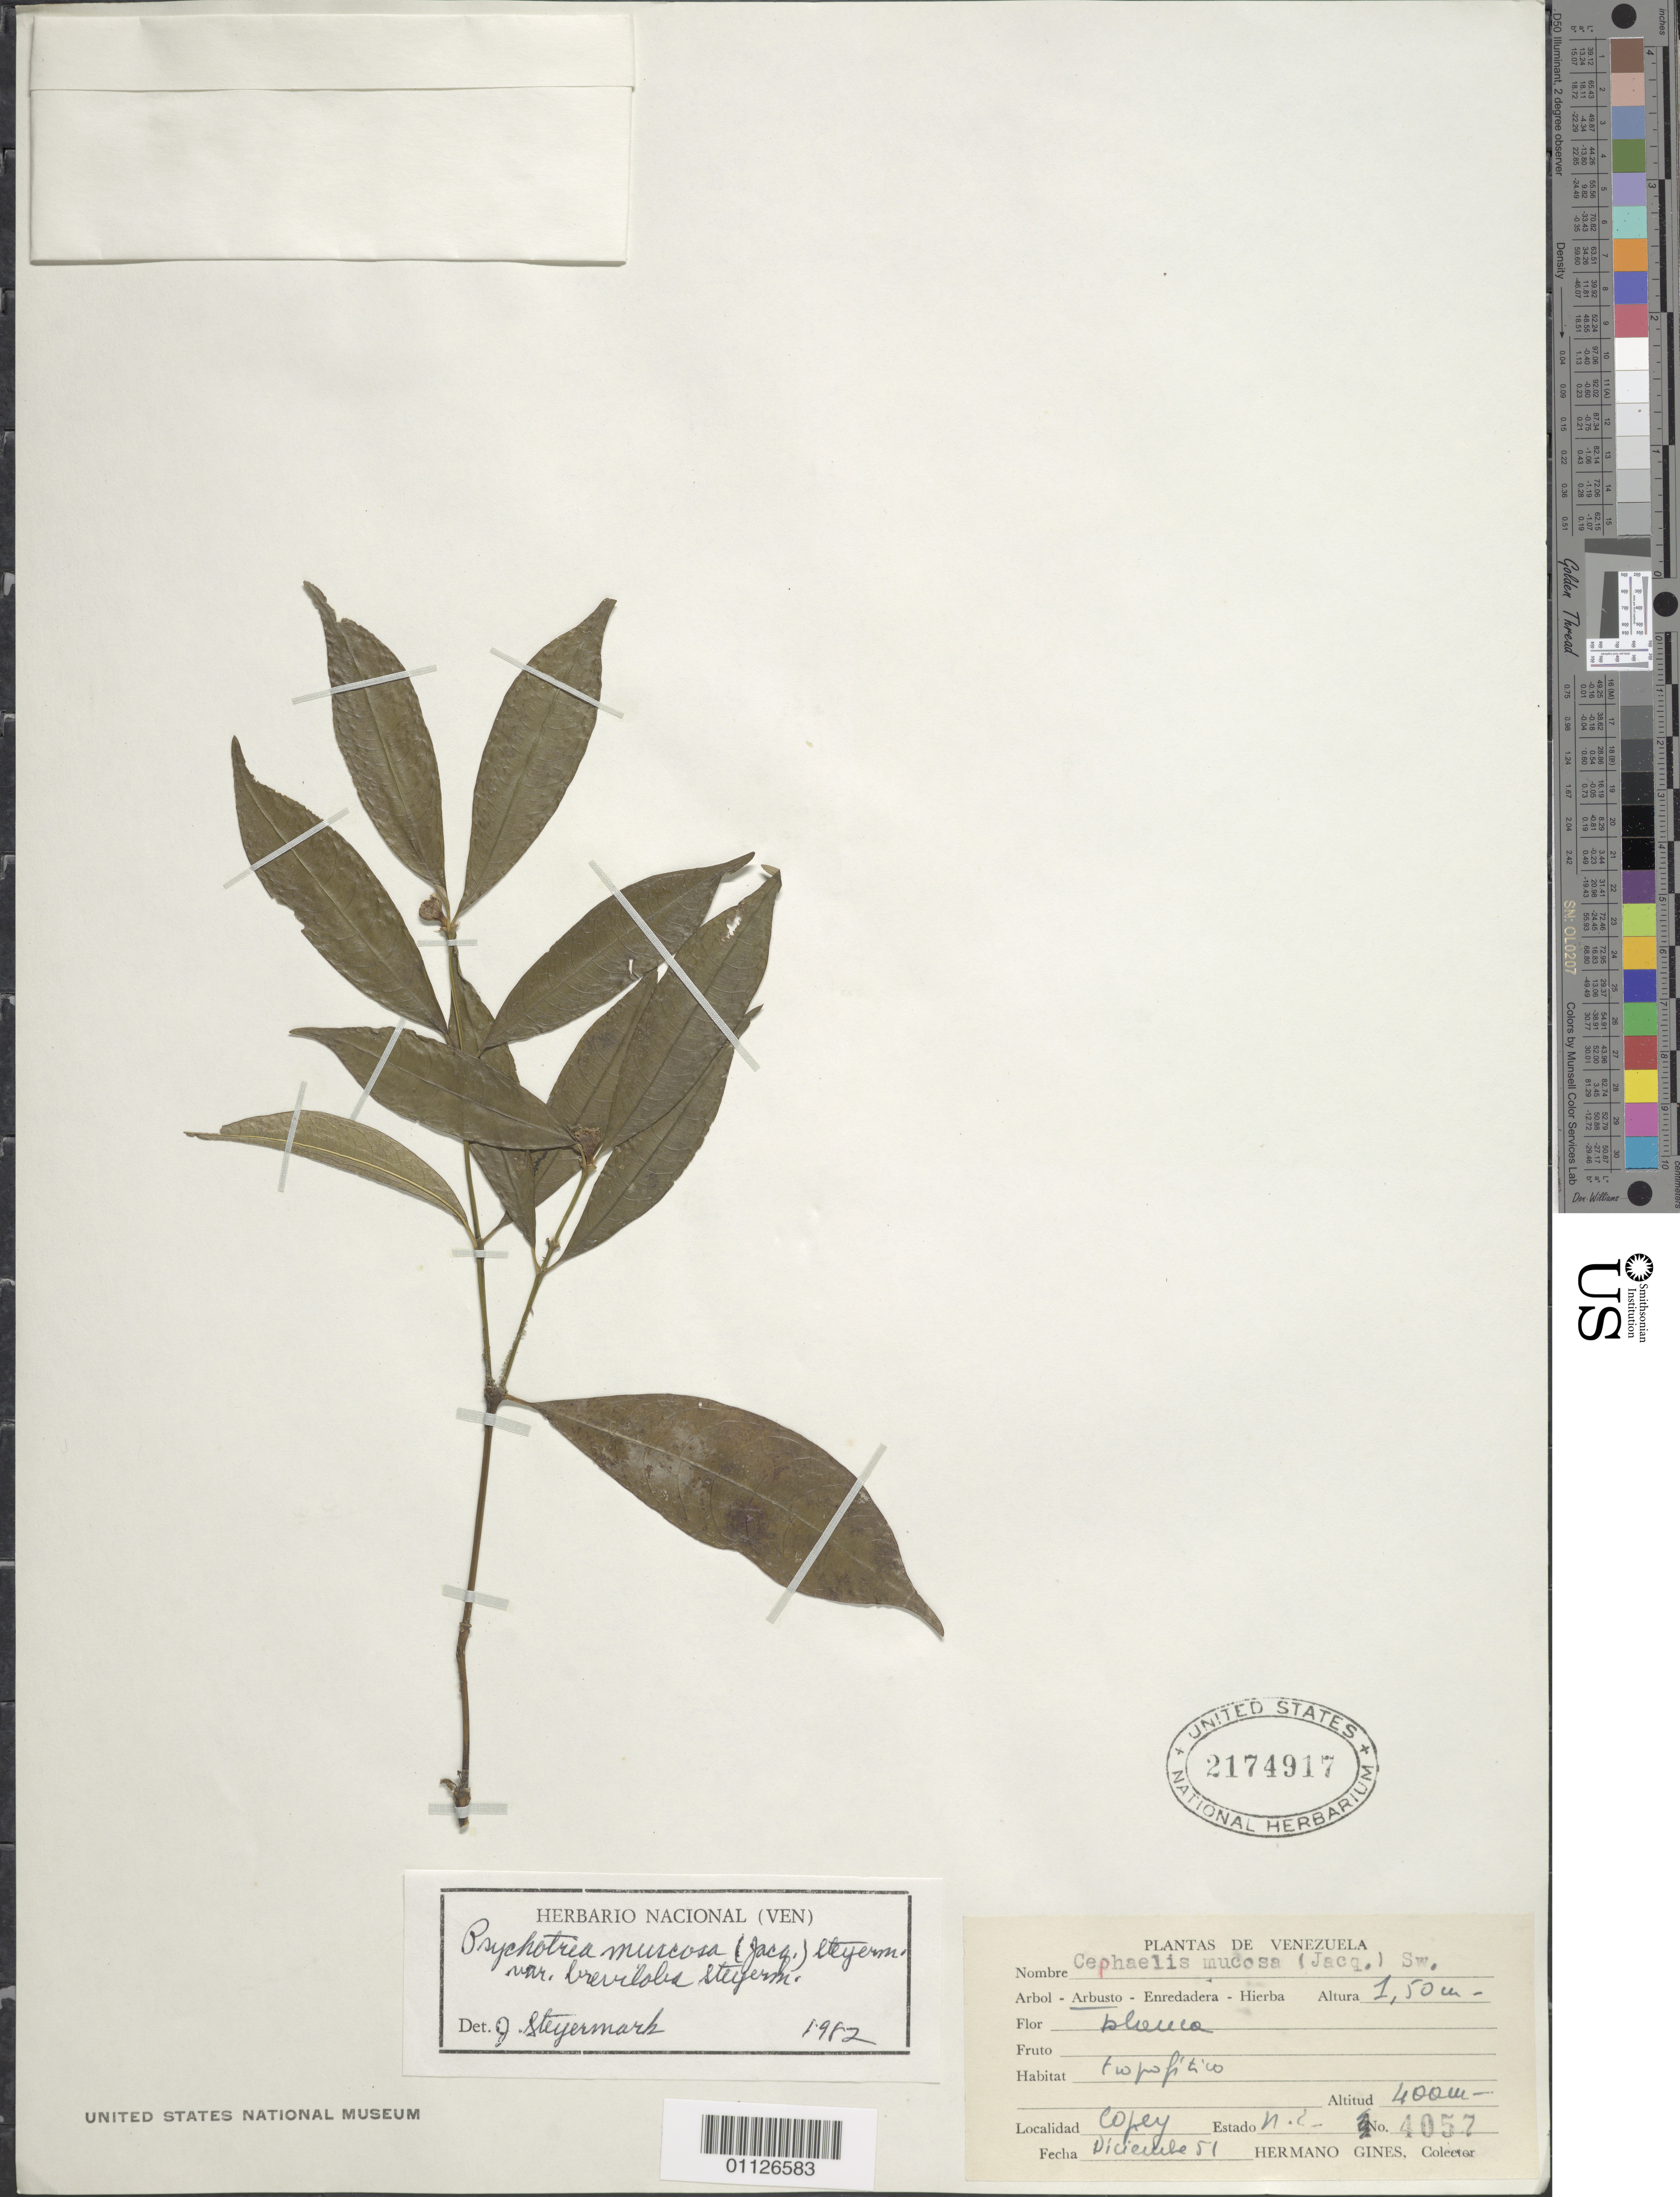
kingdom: Plantae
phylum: Tracheophyta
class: Magnoliopsida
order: Gentianales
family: Rubiaceae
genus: Psychotria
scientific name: Psychotria muscosa subsp. breviloba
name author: Steyerm.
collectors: Bro. Gines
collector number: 4057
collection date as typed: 01 Dec 1951 to 31 Dec 1951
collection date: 1951-12-01/1951-12-31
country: Venezuela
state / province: Nueva Esparta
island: Margarita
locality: Copey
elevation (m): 400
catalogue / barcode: US 2174917